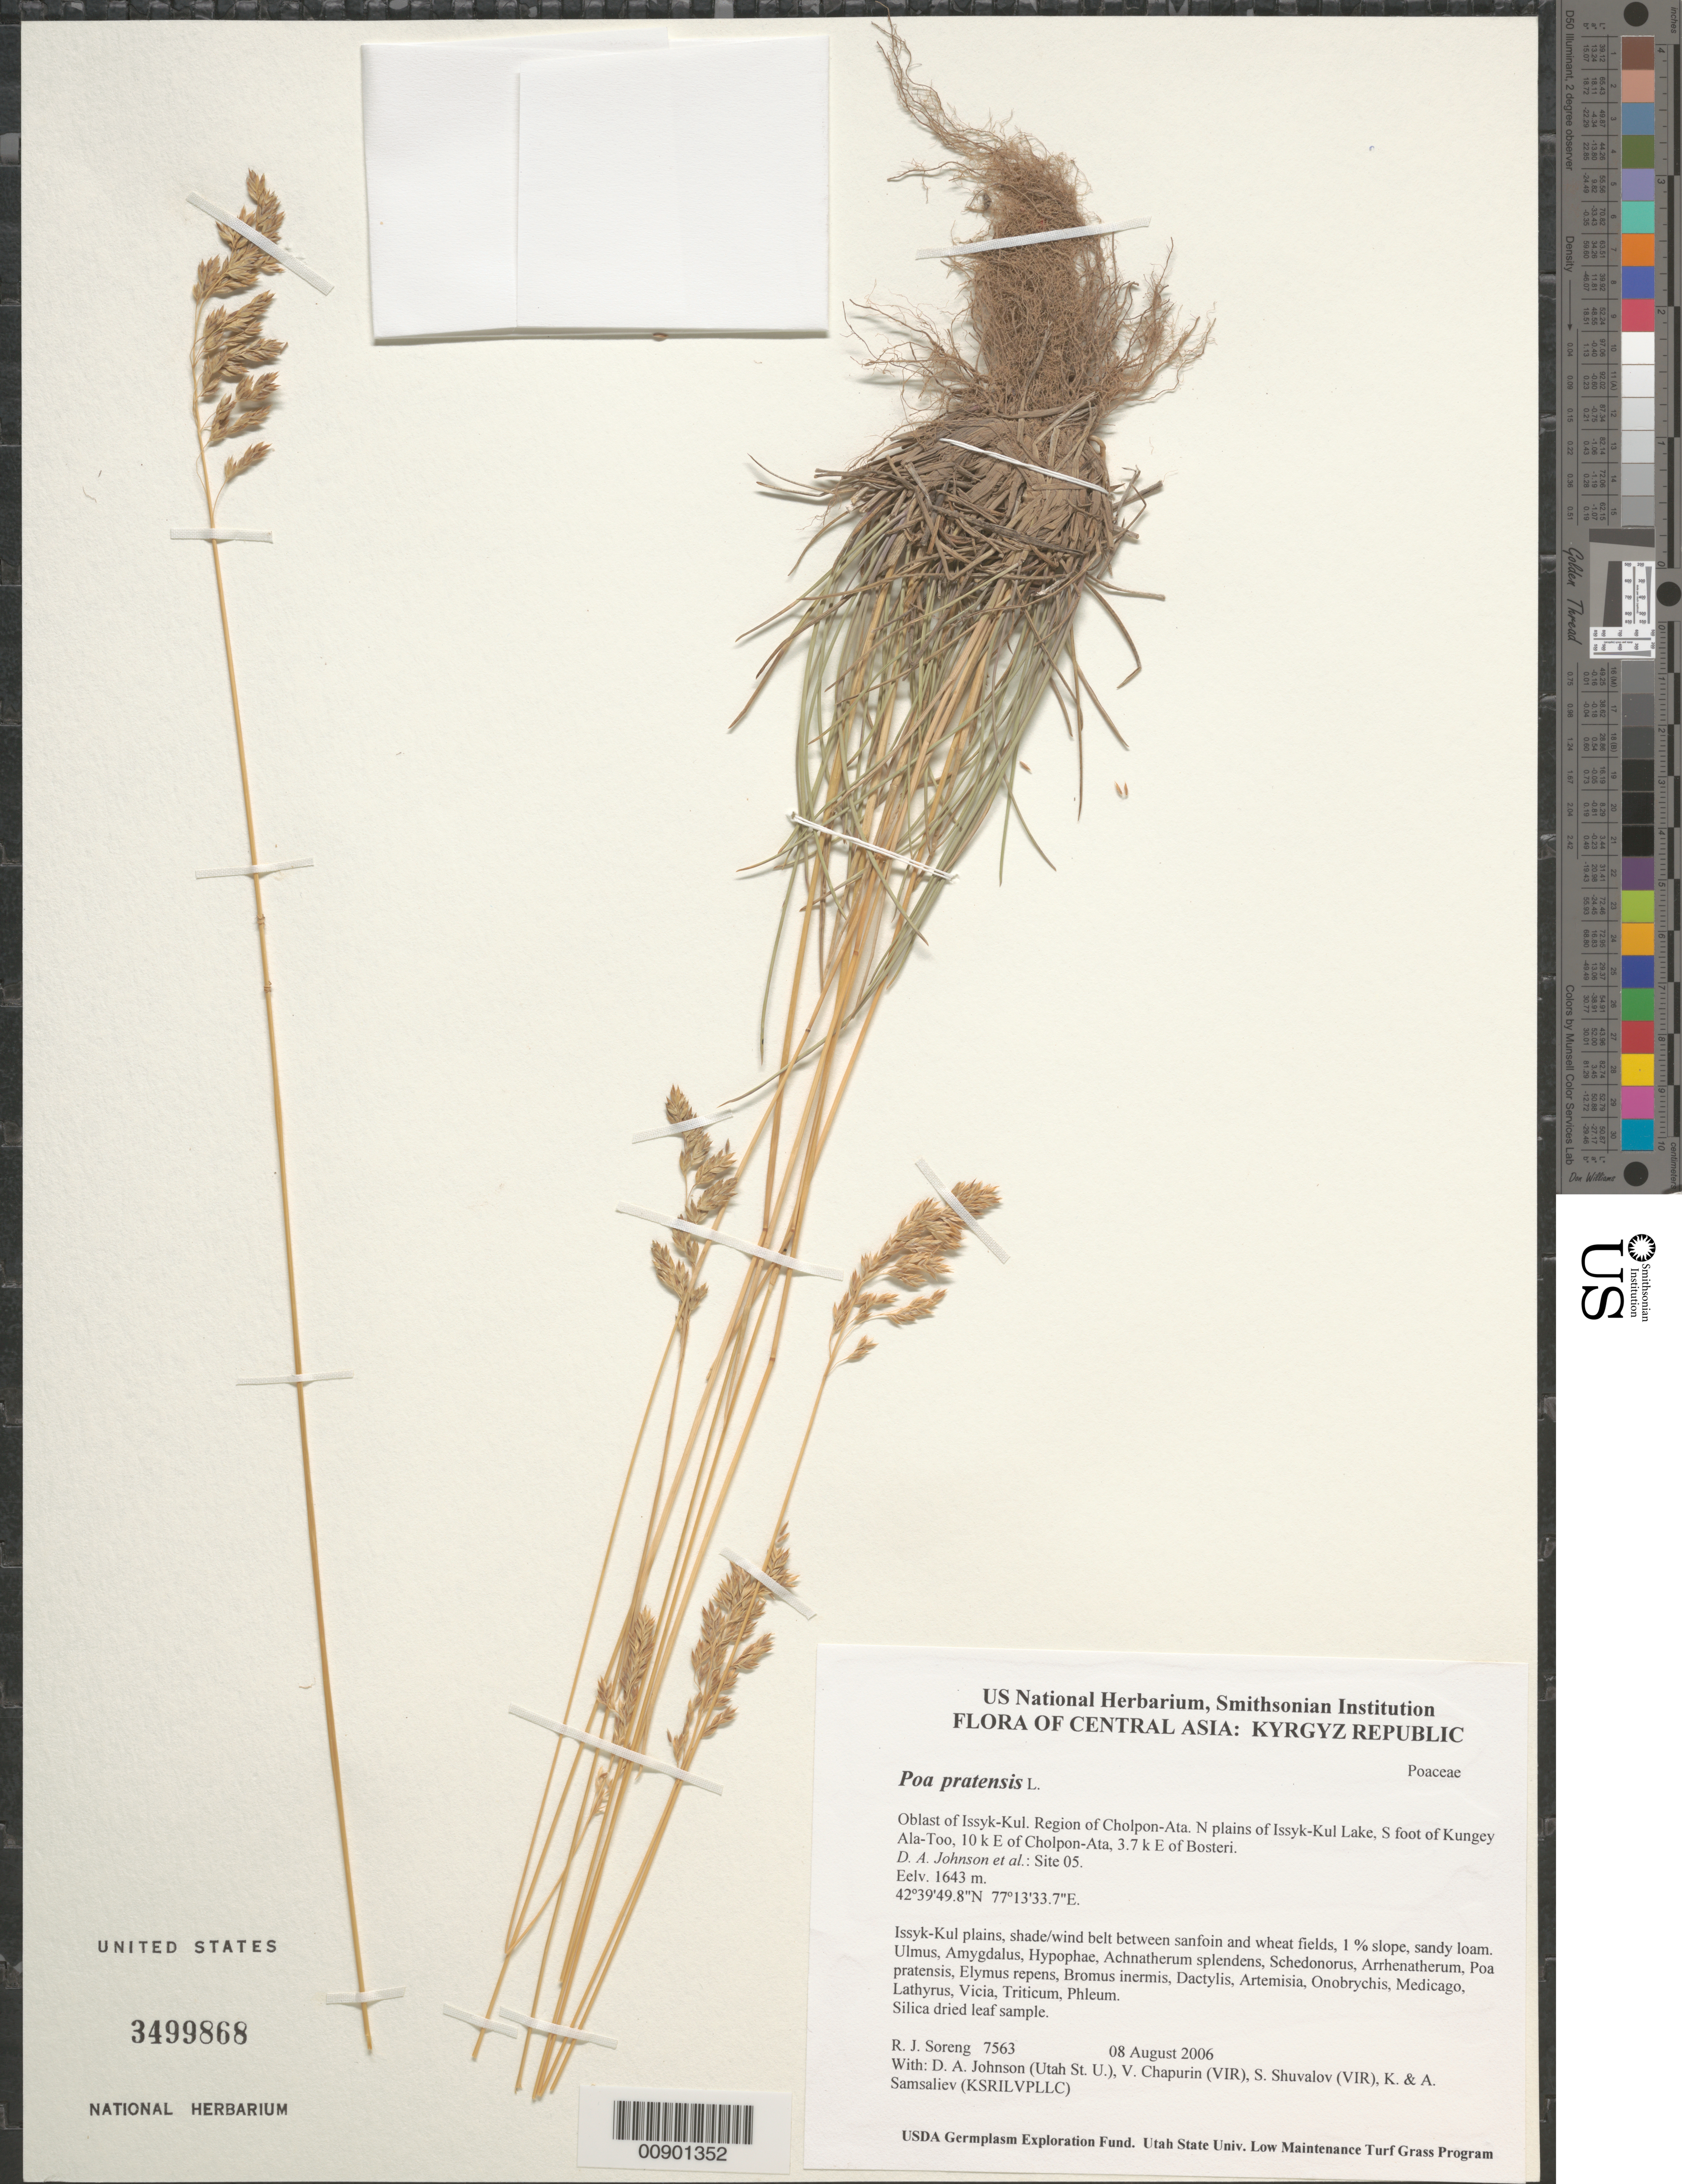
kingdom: Plantae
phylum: Tracheophyta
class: Liliopsida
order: Poales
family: Poaceae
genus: Poa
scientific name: Poa pratensis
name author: L.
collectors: R. J. Soreng, D. Johnson, S. Shuvalov, V. Chapurin, K. Samsaliev & A. Samsaliev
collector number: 7563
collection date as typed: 08 Aug 2006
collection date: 2006-08-08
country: Kyrgyzstan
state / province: Ysyk-Kol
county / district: Cholpon-Ata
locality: N plains of Issyk-Kul Lake, S foot of Kungey Ala-Too, 10 km E of Cholpon-Ata, 3.7 km E of Bosteri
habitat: Issyk-Kul plains, shade/wind belt between sanfoin and wheat fields, 1 % slope, sandy loam.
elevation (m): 1643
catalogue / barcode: US 3499868